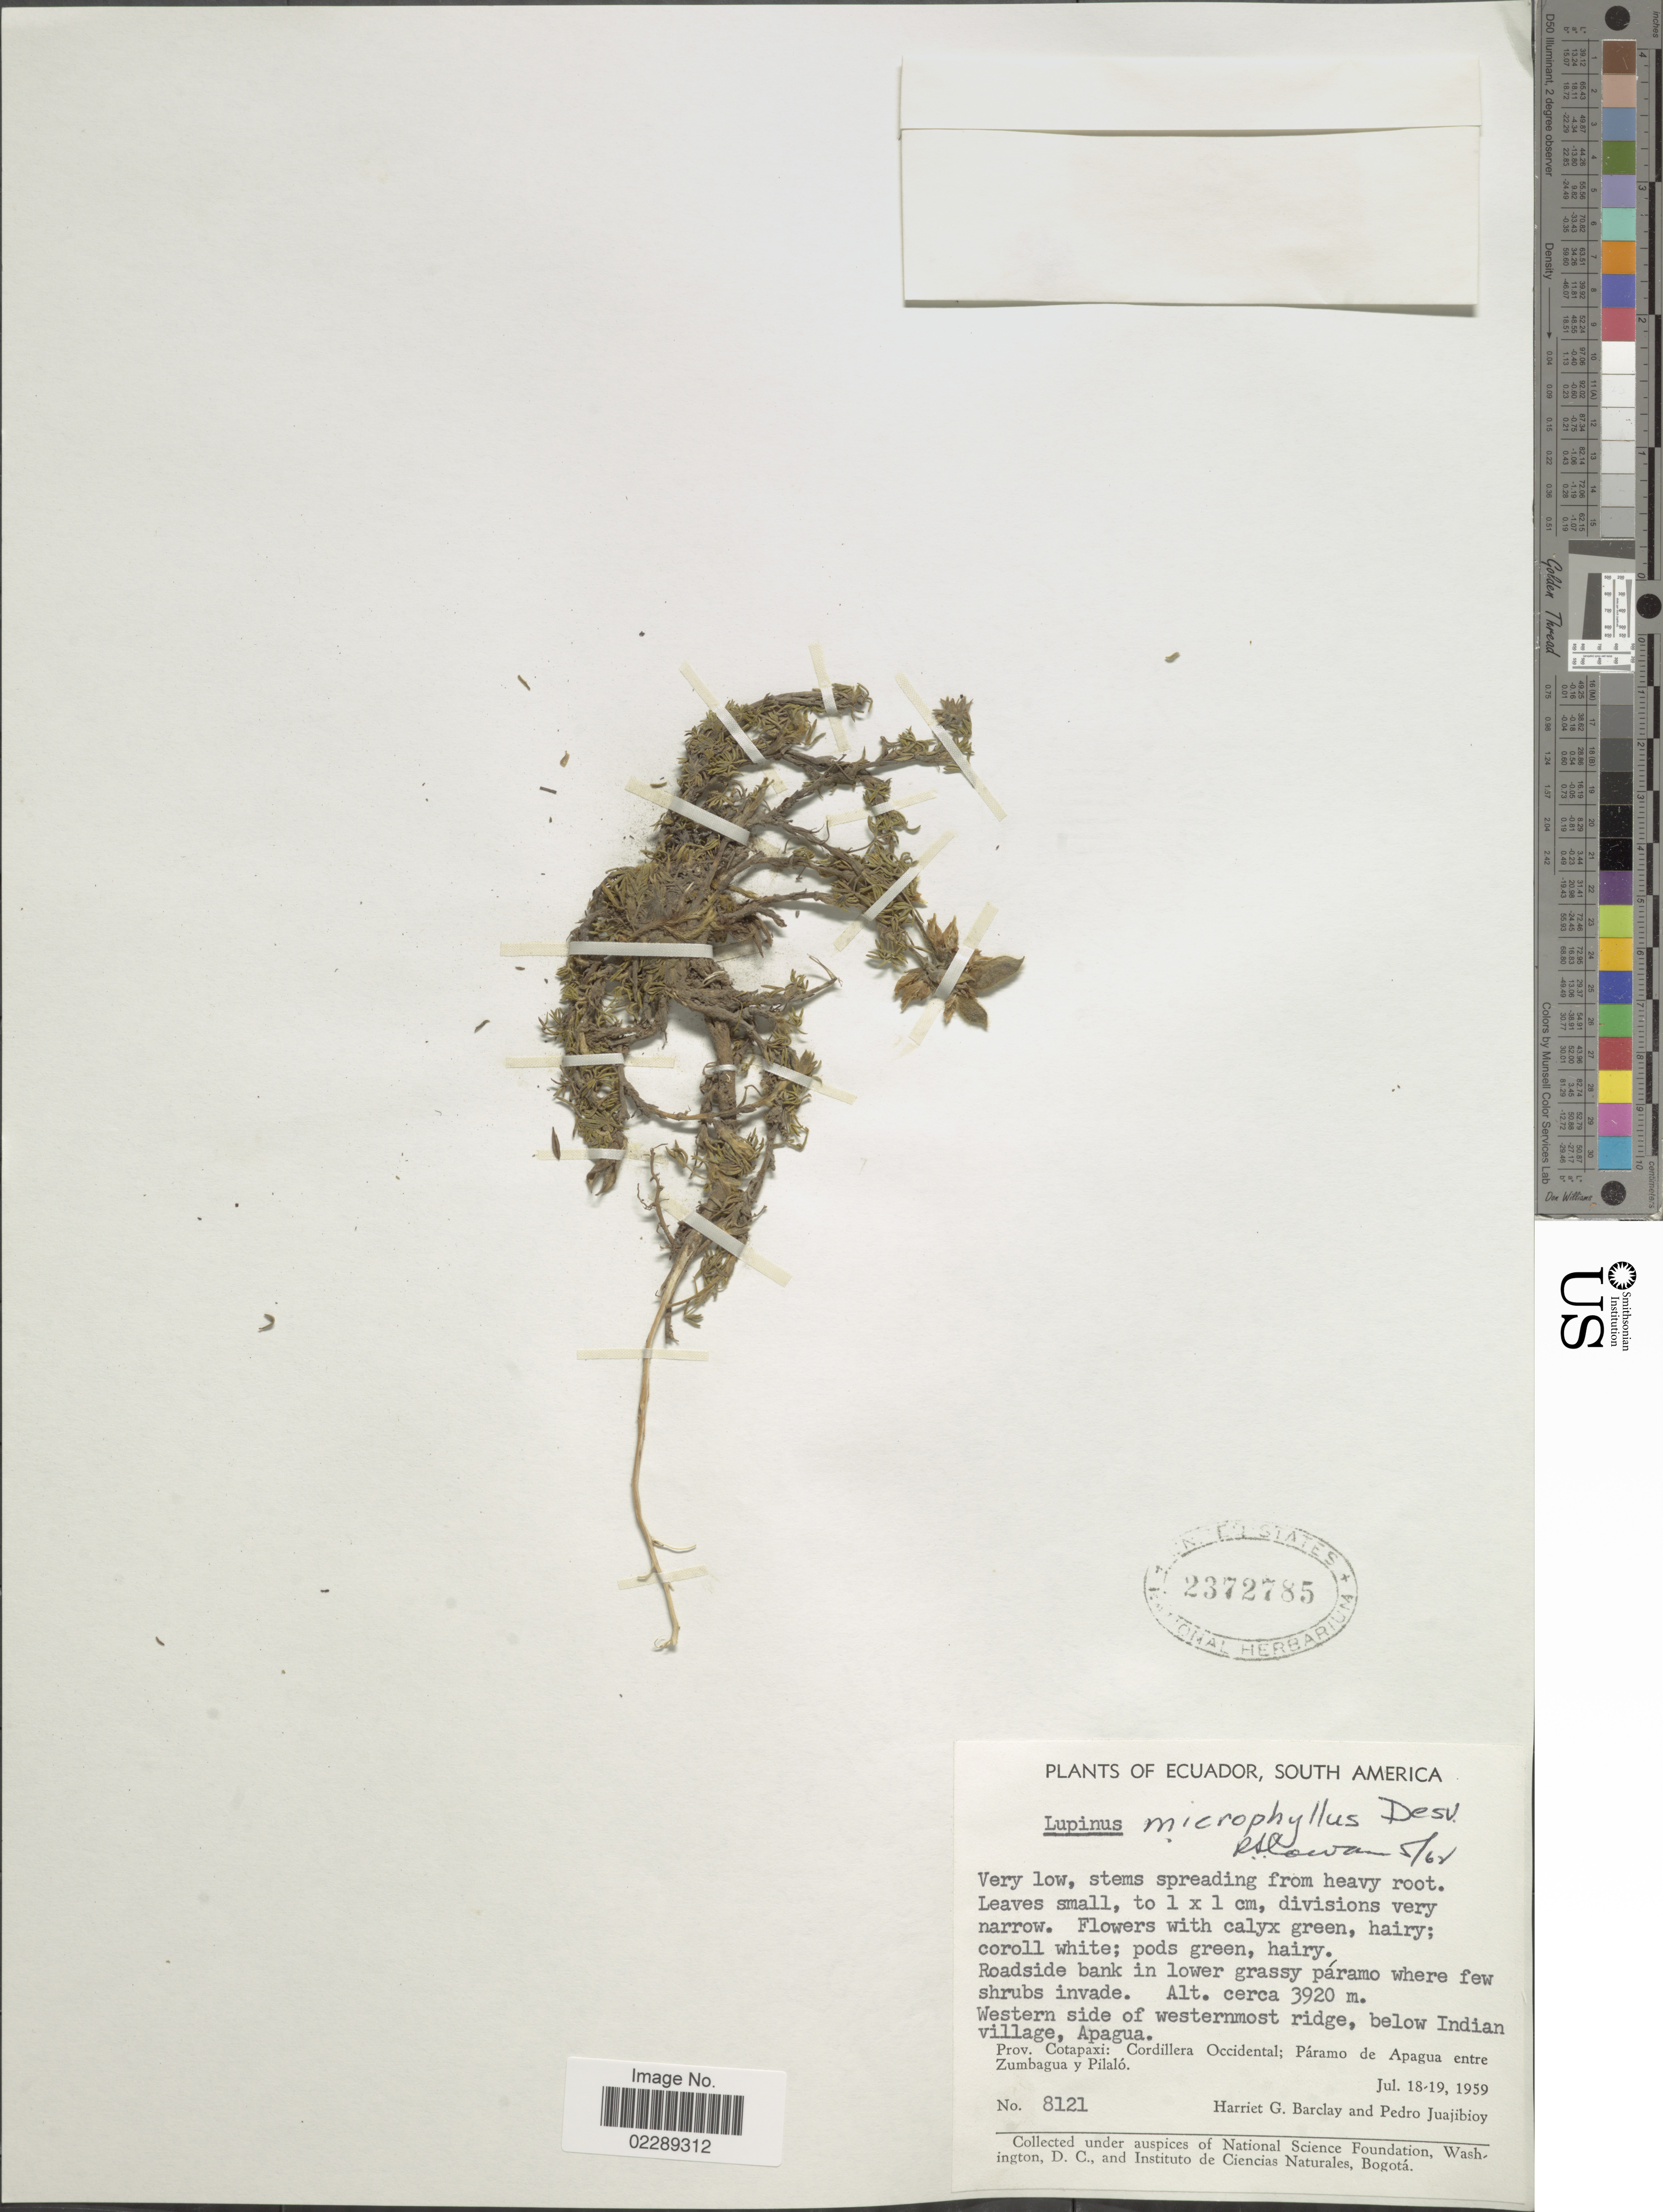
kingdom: Plantae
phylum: Tracheophyta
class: Magnoliopsida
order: Fabales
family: Fabaceae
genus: Lupinus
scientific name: Lupinus microphyllus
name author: Desr.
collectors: H. G. Barclay & P. Juajibioy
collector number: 8121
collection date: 1959-07-18/1959-07-19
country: Ecuador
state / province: Cotopaxi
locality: Western side of westernmost ridge, below Indian village, Apagua. Prov. Cotopaxi: Cordillera Occidental; Páramo de Apagua entre Zumbagua y Pilaló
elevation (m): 3920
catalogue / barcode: US 2372785